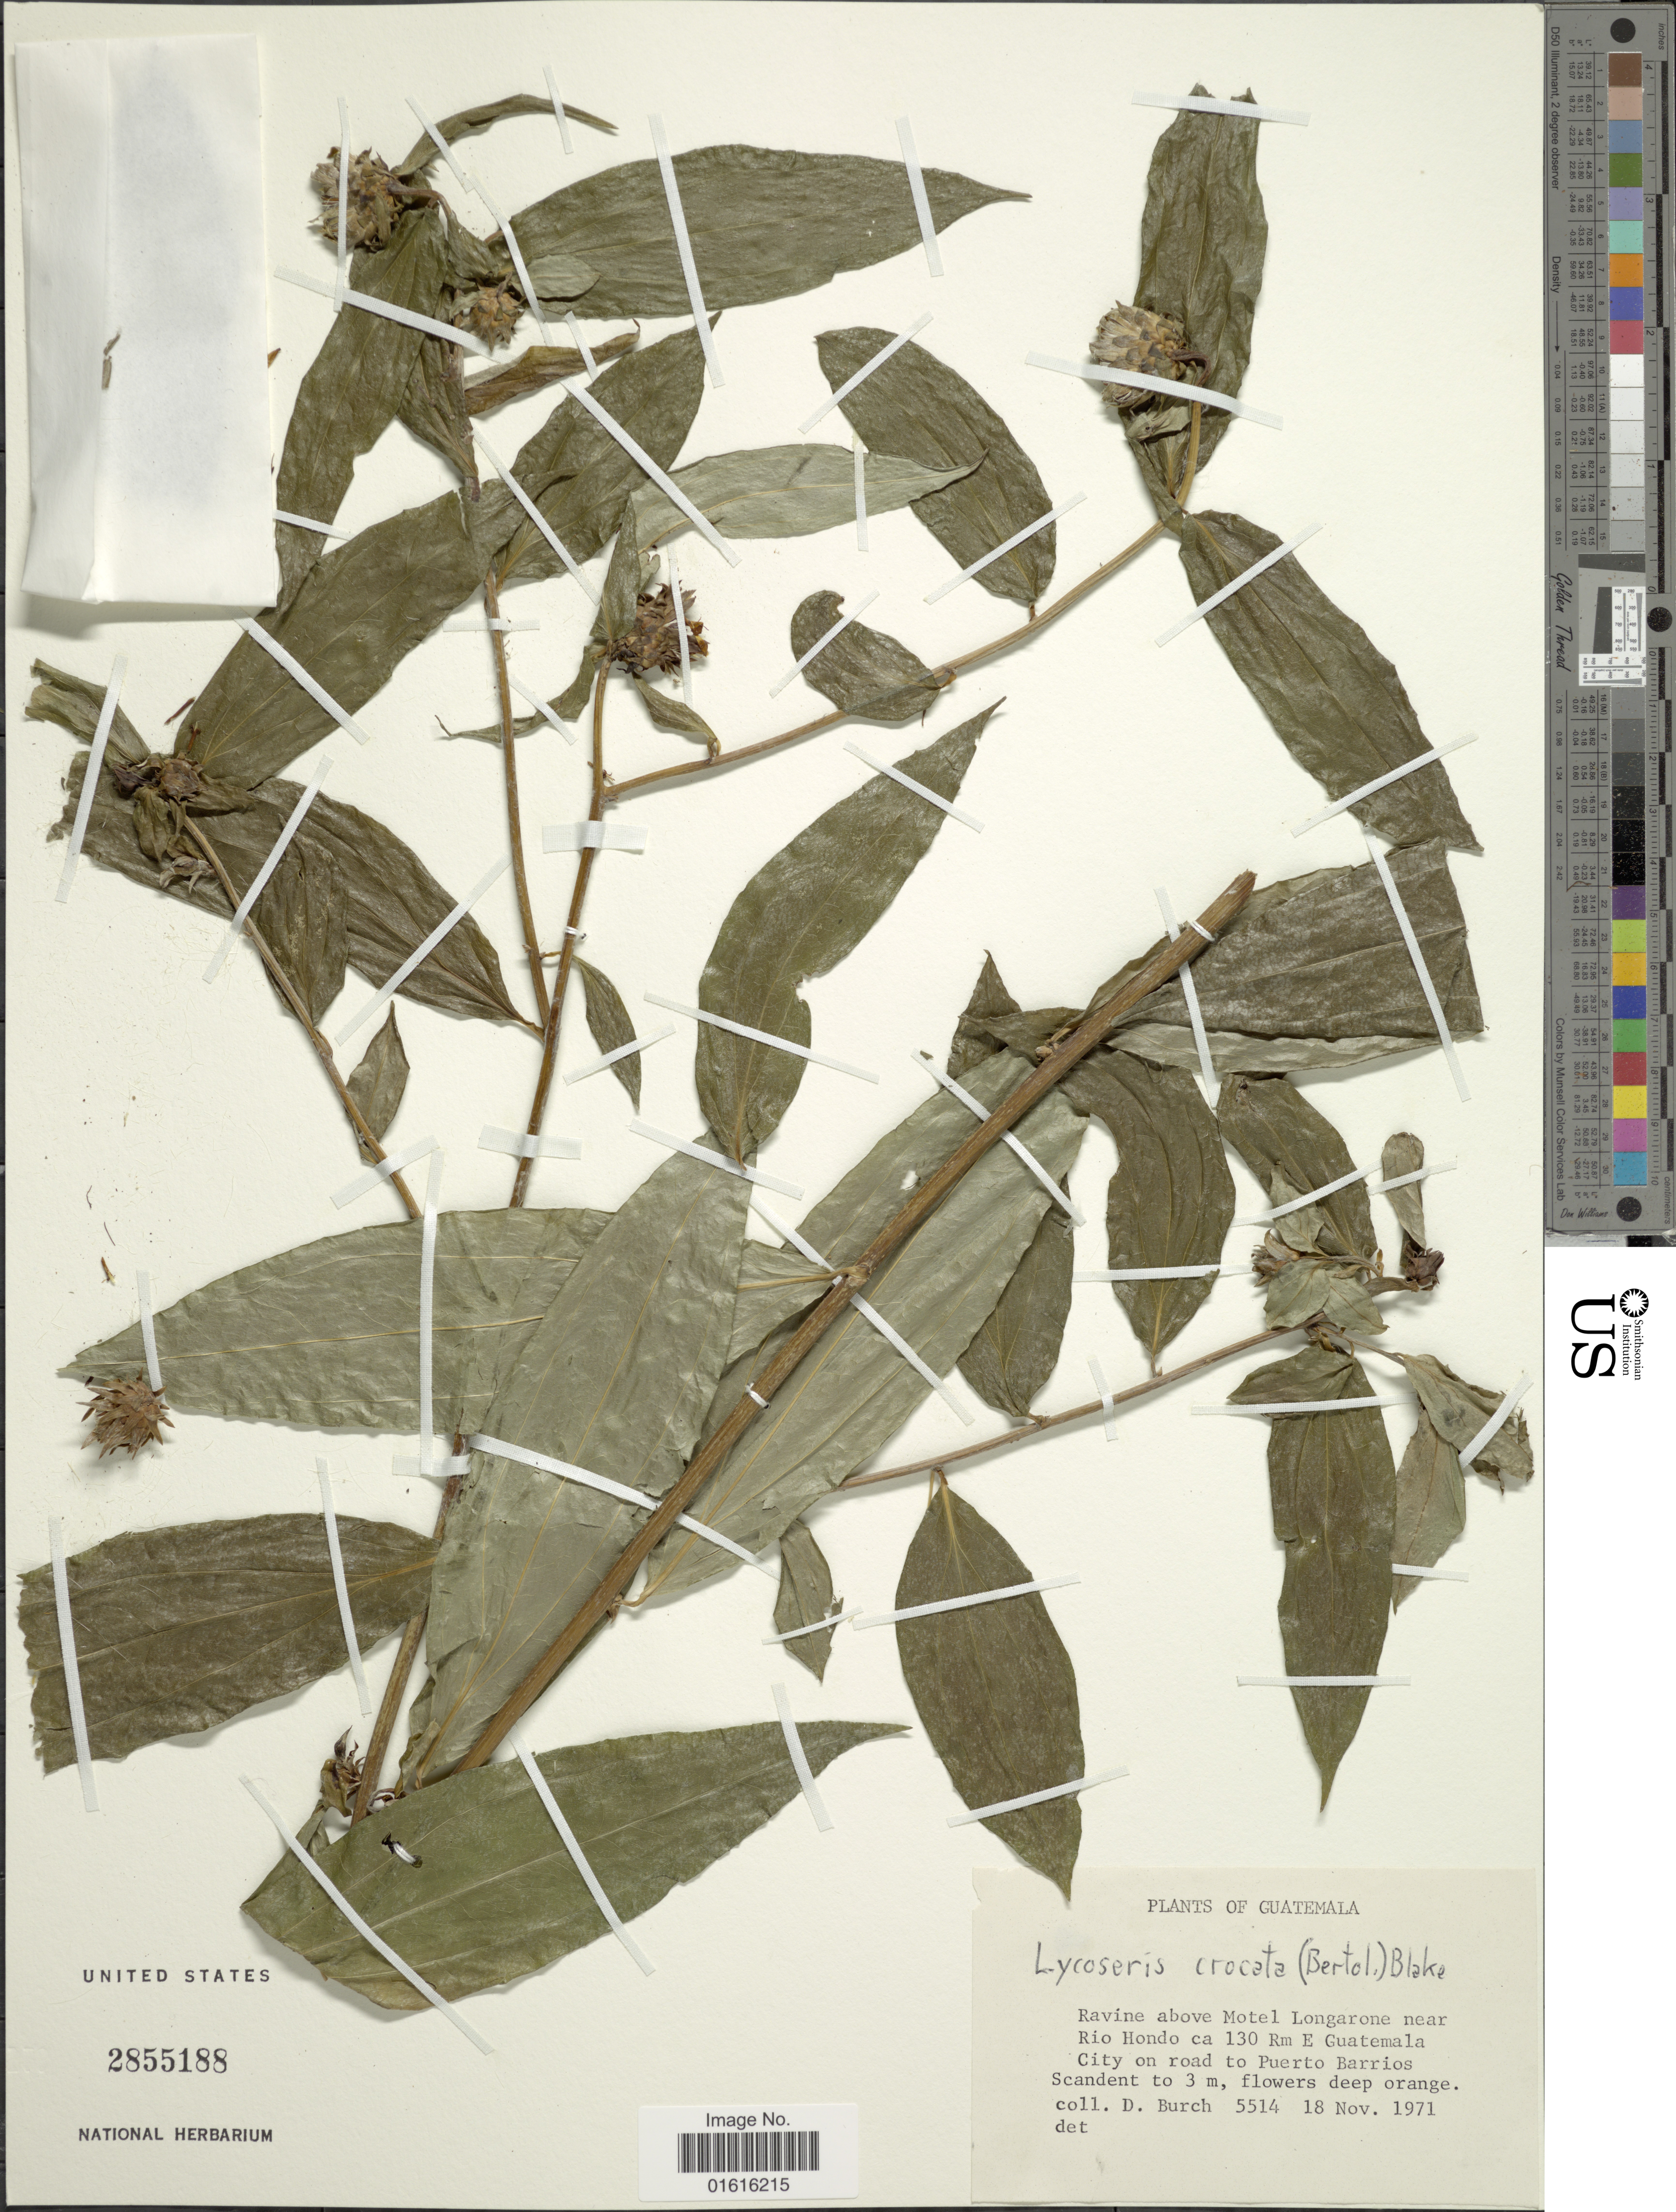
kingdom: Plantae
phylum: Tracheophyta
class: Magnoliopsida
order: Asterales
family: Asteraceae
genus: Lycoseris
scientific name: Lycoseris crocata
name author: S.F. Blake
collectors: D. Burch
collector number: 5514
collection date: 1971-11-18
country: Guatemala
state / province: Guatemala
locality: Guatemala. Ravine above Motel Longarone near Rio Hondo ca 130 Rm E Guatemala City on road to Puerto Barrios.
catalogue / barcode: US 2855188